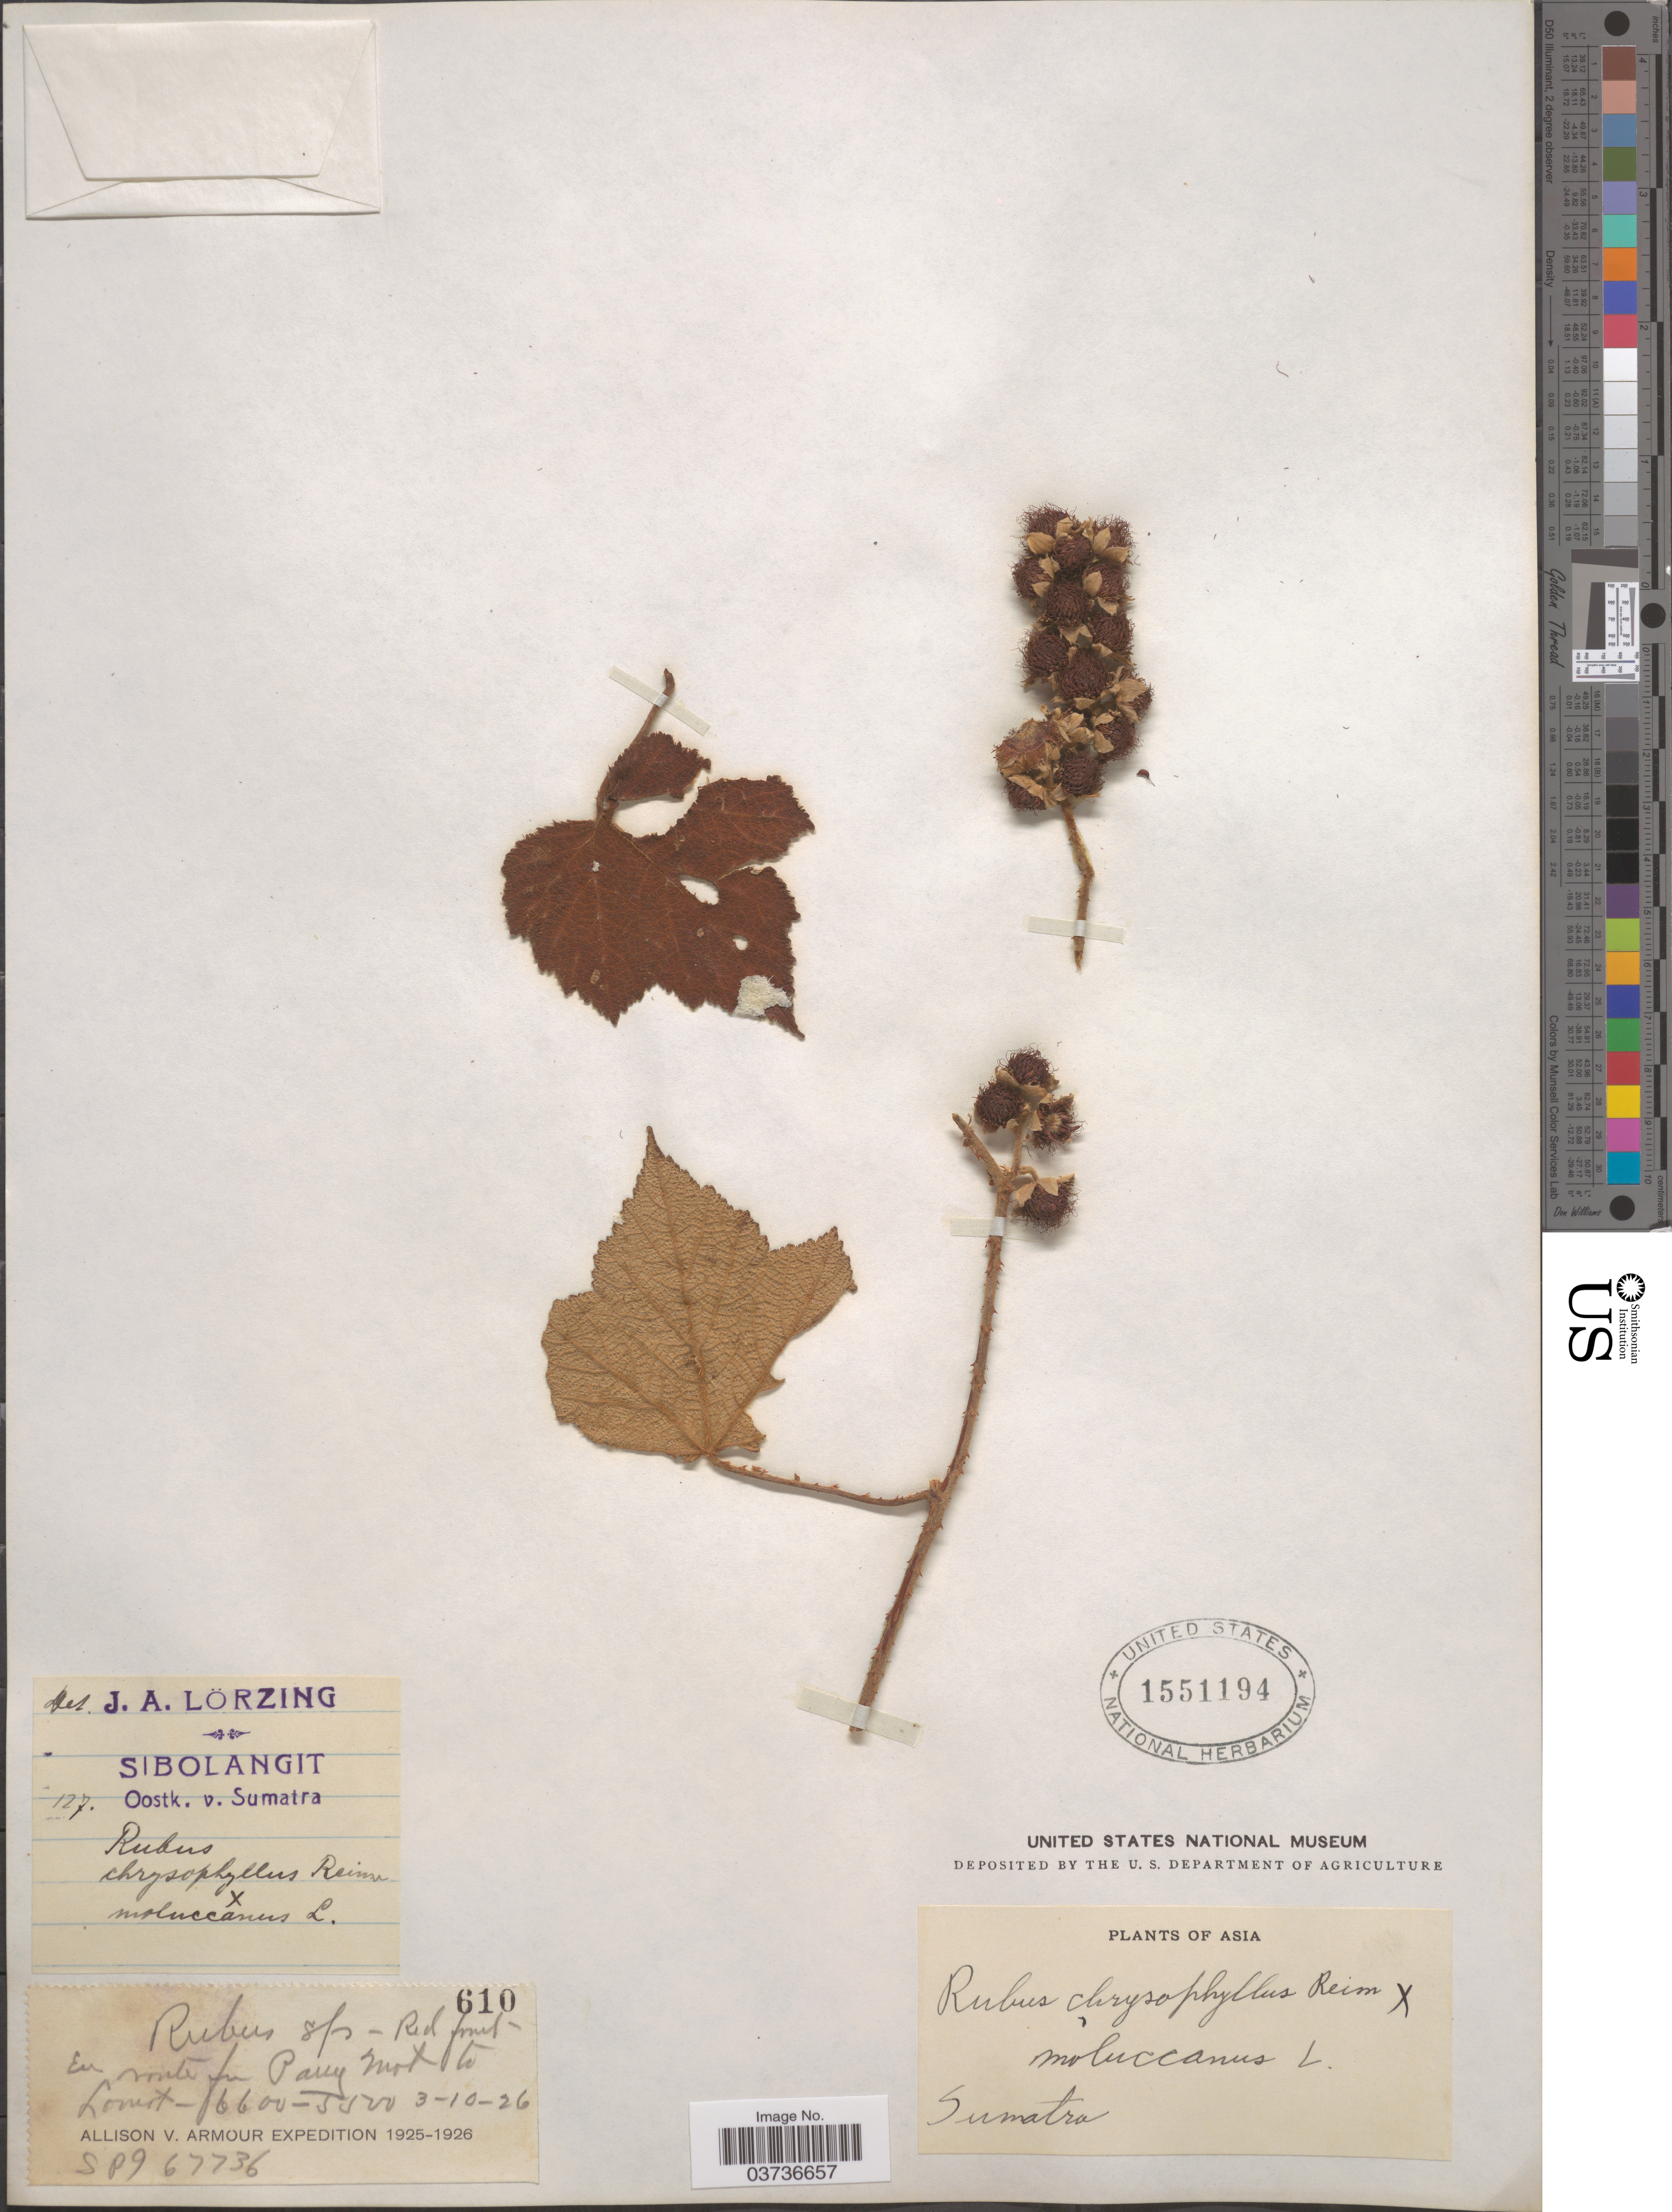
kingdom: Plantae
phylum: Tracheophyta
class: Magnoliopsida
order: Rosales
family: Rosaceae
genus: Rubus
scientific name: Rubus chrysophyllus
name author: Reinw. ex Miq.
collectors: Allison V. Armour Expedition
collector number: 610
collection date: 1926-10-03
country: Indonesia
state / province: Sumatra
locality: En route from Parry Mt to Lomert [interpreted].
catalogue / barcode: US 1551194